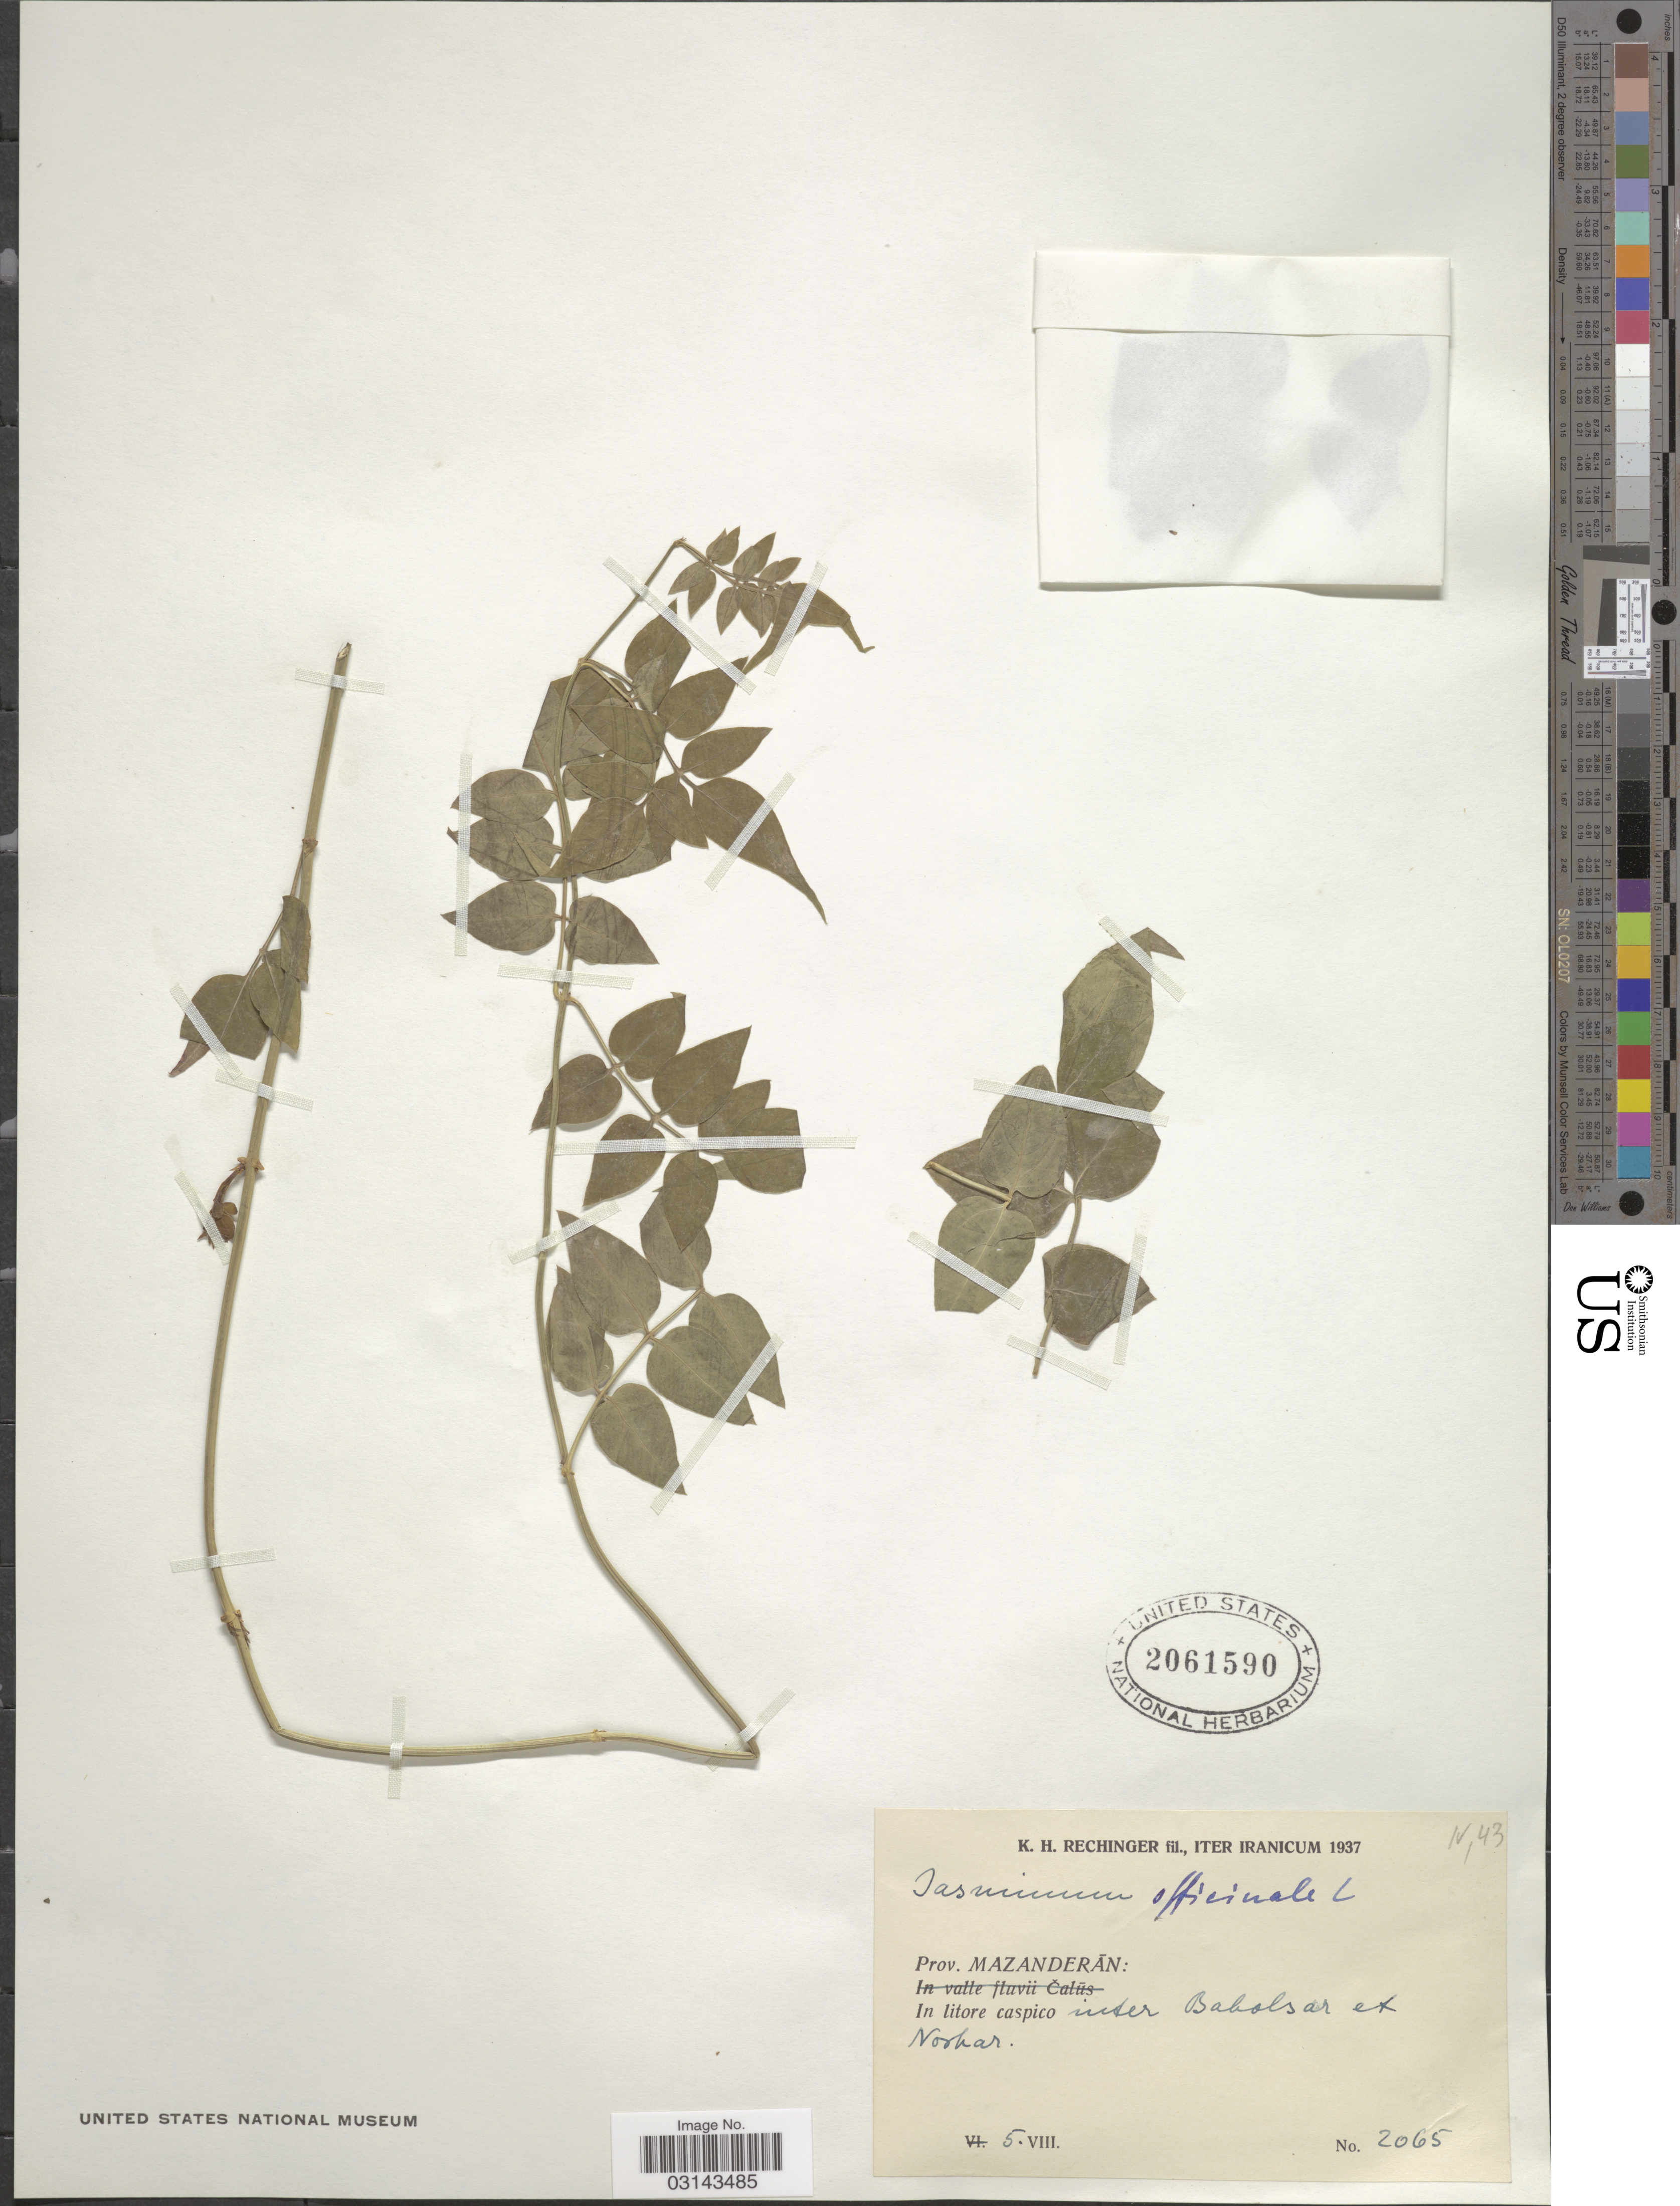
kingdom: Plantae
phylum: Tracheophyta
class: Magnoliopsida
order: Lamiales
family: Oleaceae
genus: Jasminum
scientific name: Jasminum officinale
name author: L.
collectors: K. H. Rechinger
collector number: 2065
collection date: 1937-08-05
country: Iran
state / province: Mazandaran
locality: Prov. Mazanderan: In litore caspico inter Babolsar et Noskar.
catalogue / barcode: US 2061590